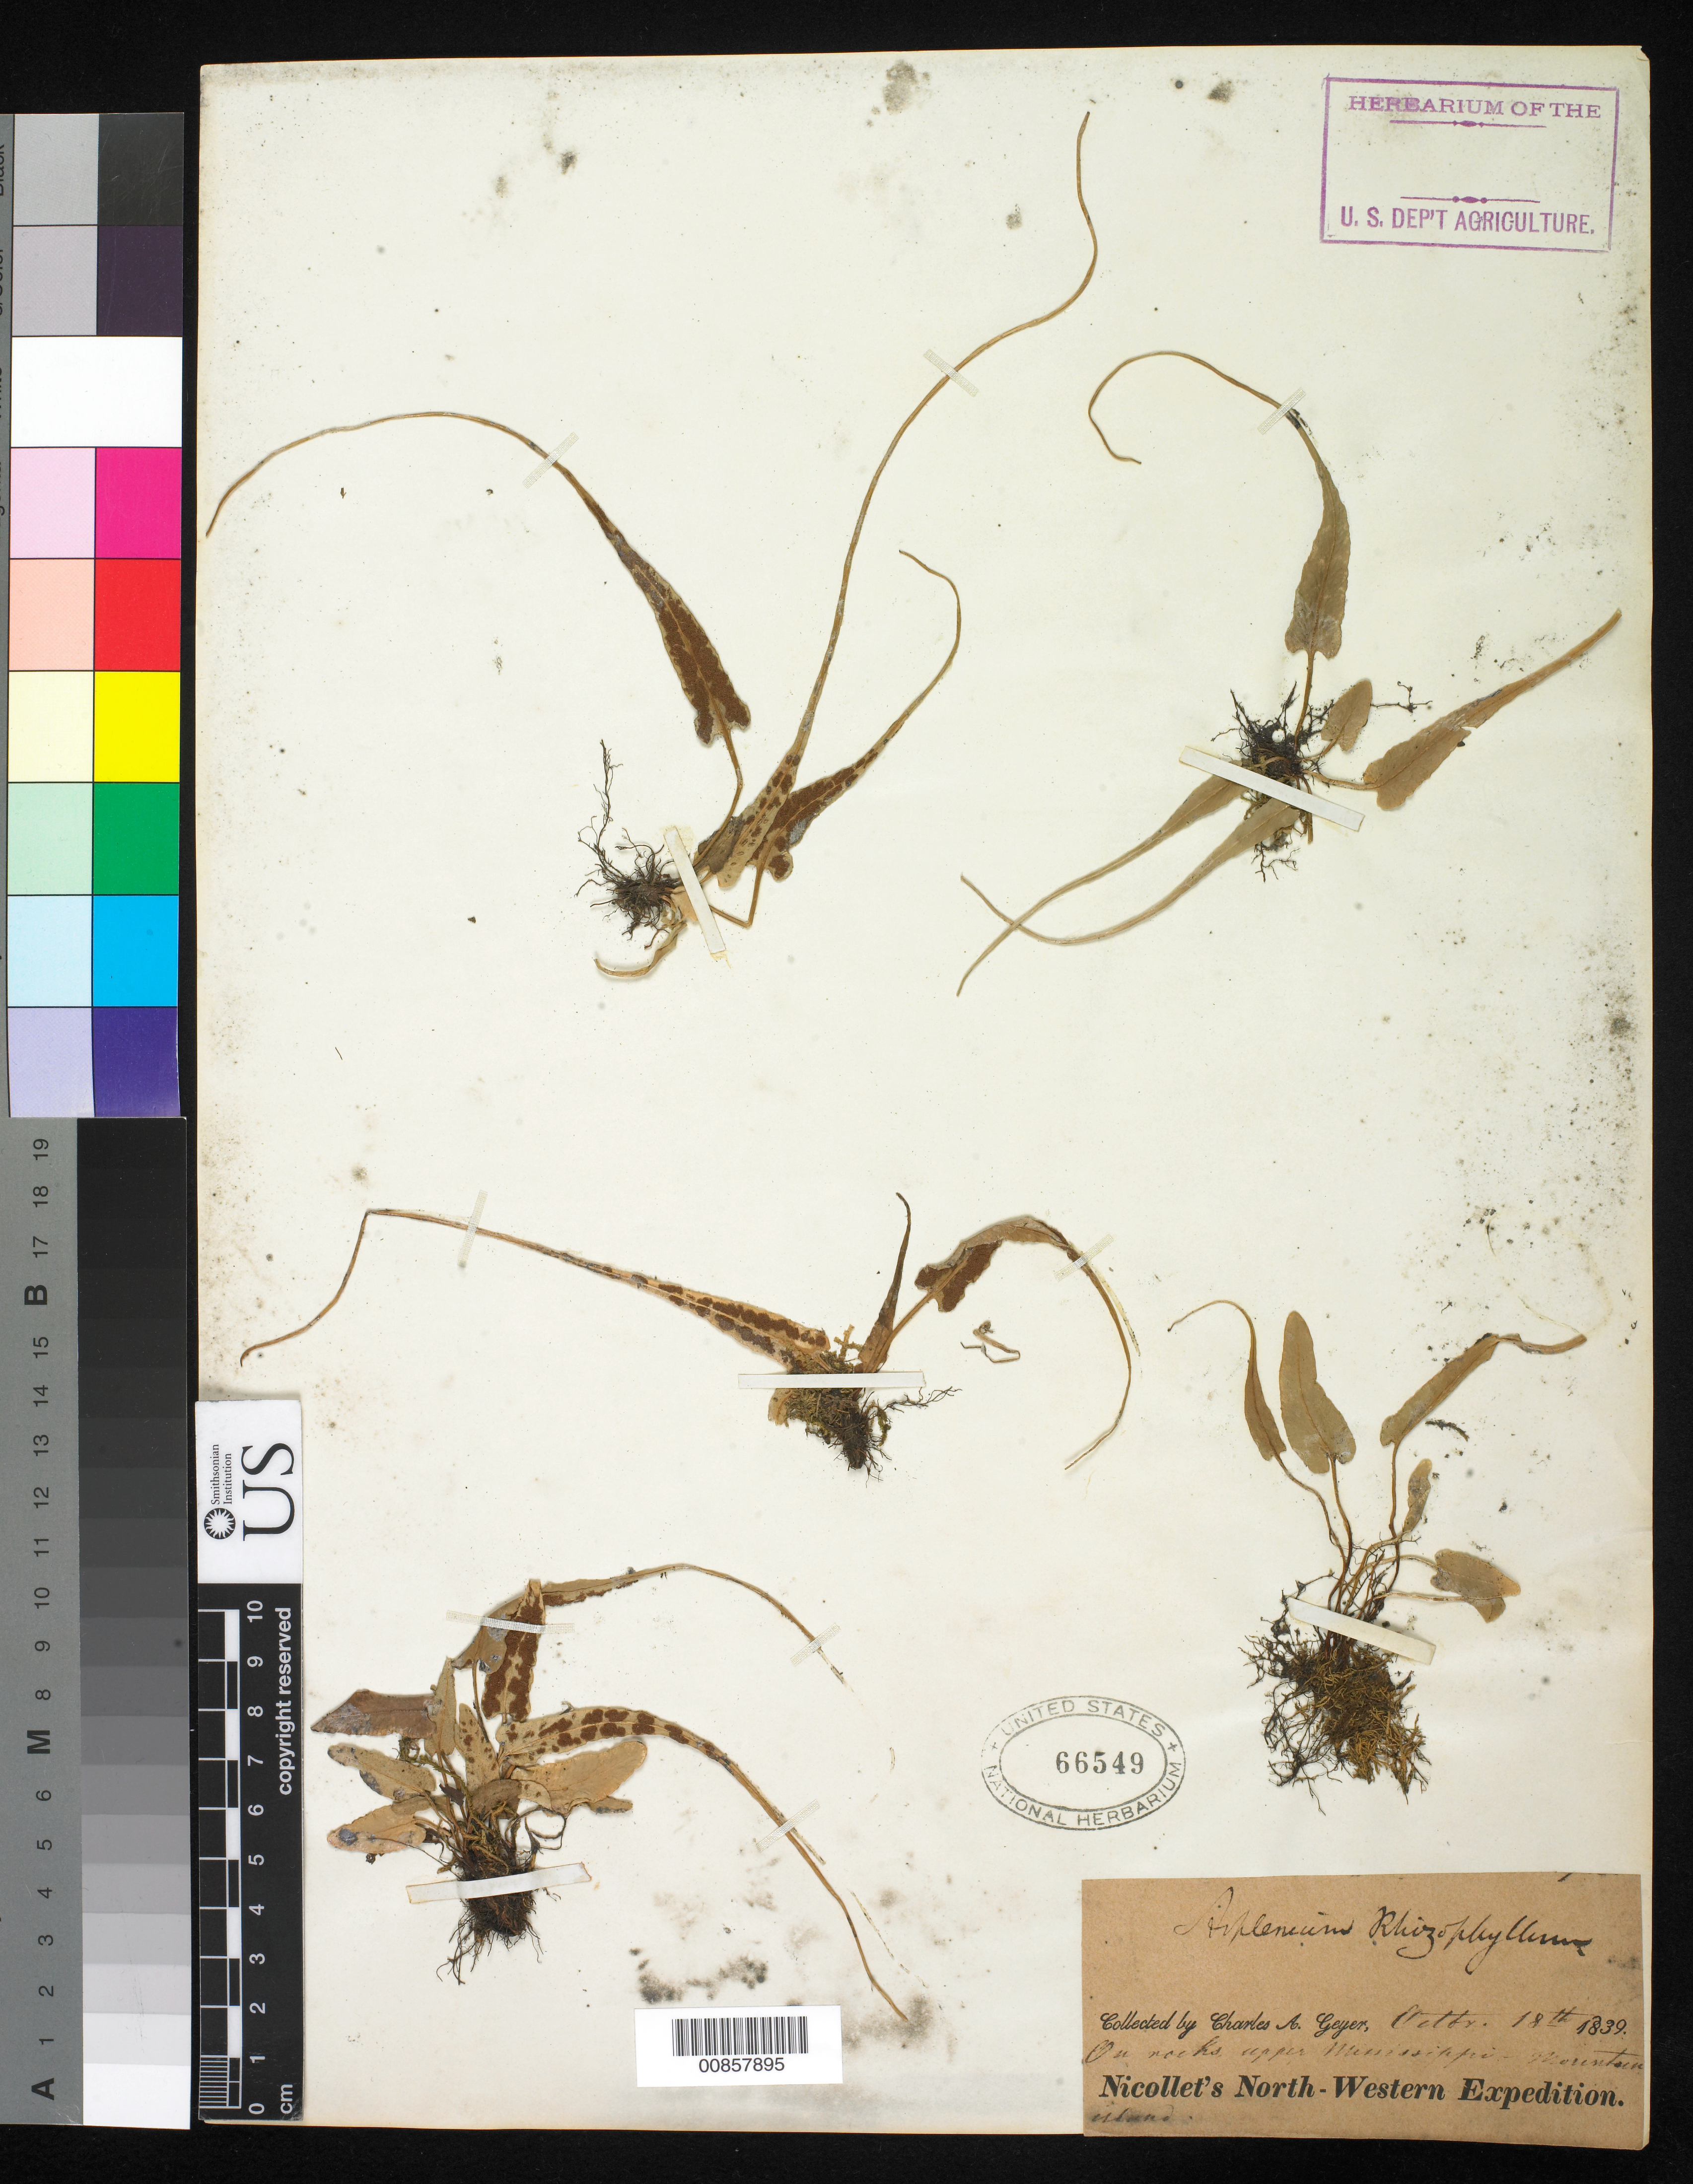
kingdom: Plantae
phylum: Tracheophyta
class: Polypodiopsida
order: Polypodiales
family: Aspleniaceae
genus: Asplenium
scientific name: Asplenium rhizophyllum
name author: L.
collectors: C. A. Geyer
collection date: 1839-10-18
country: United States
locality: Upper Mississippi - Mountain Island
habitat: on rocks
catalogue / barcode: US 66549